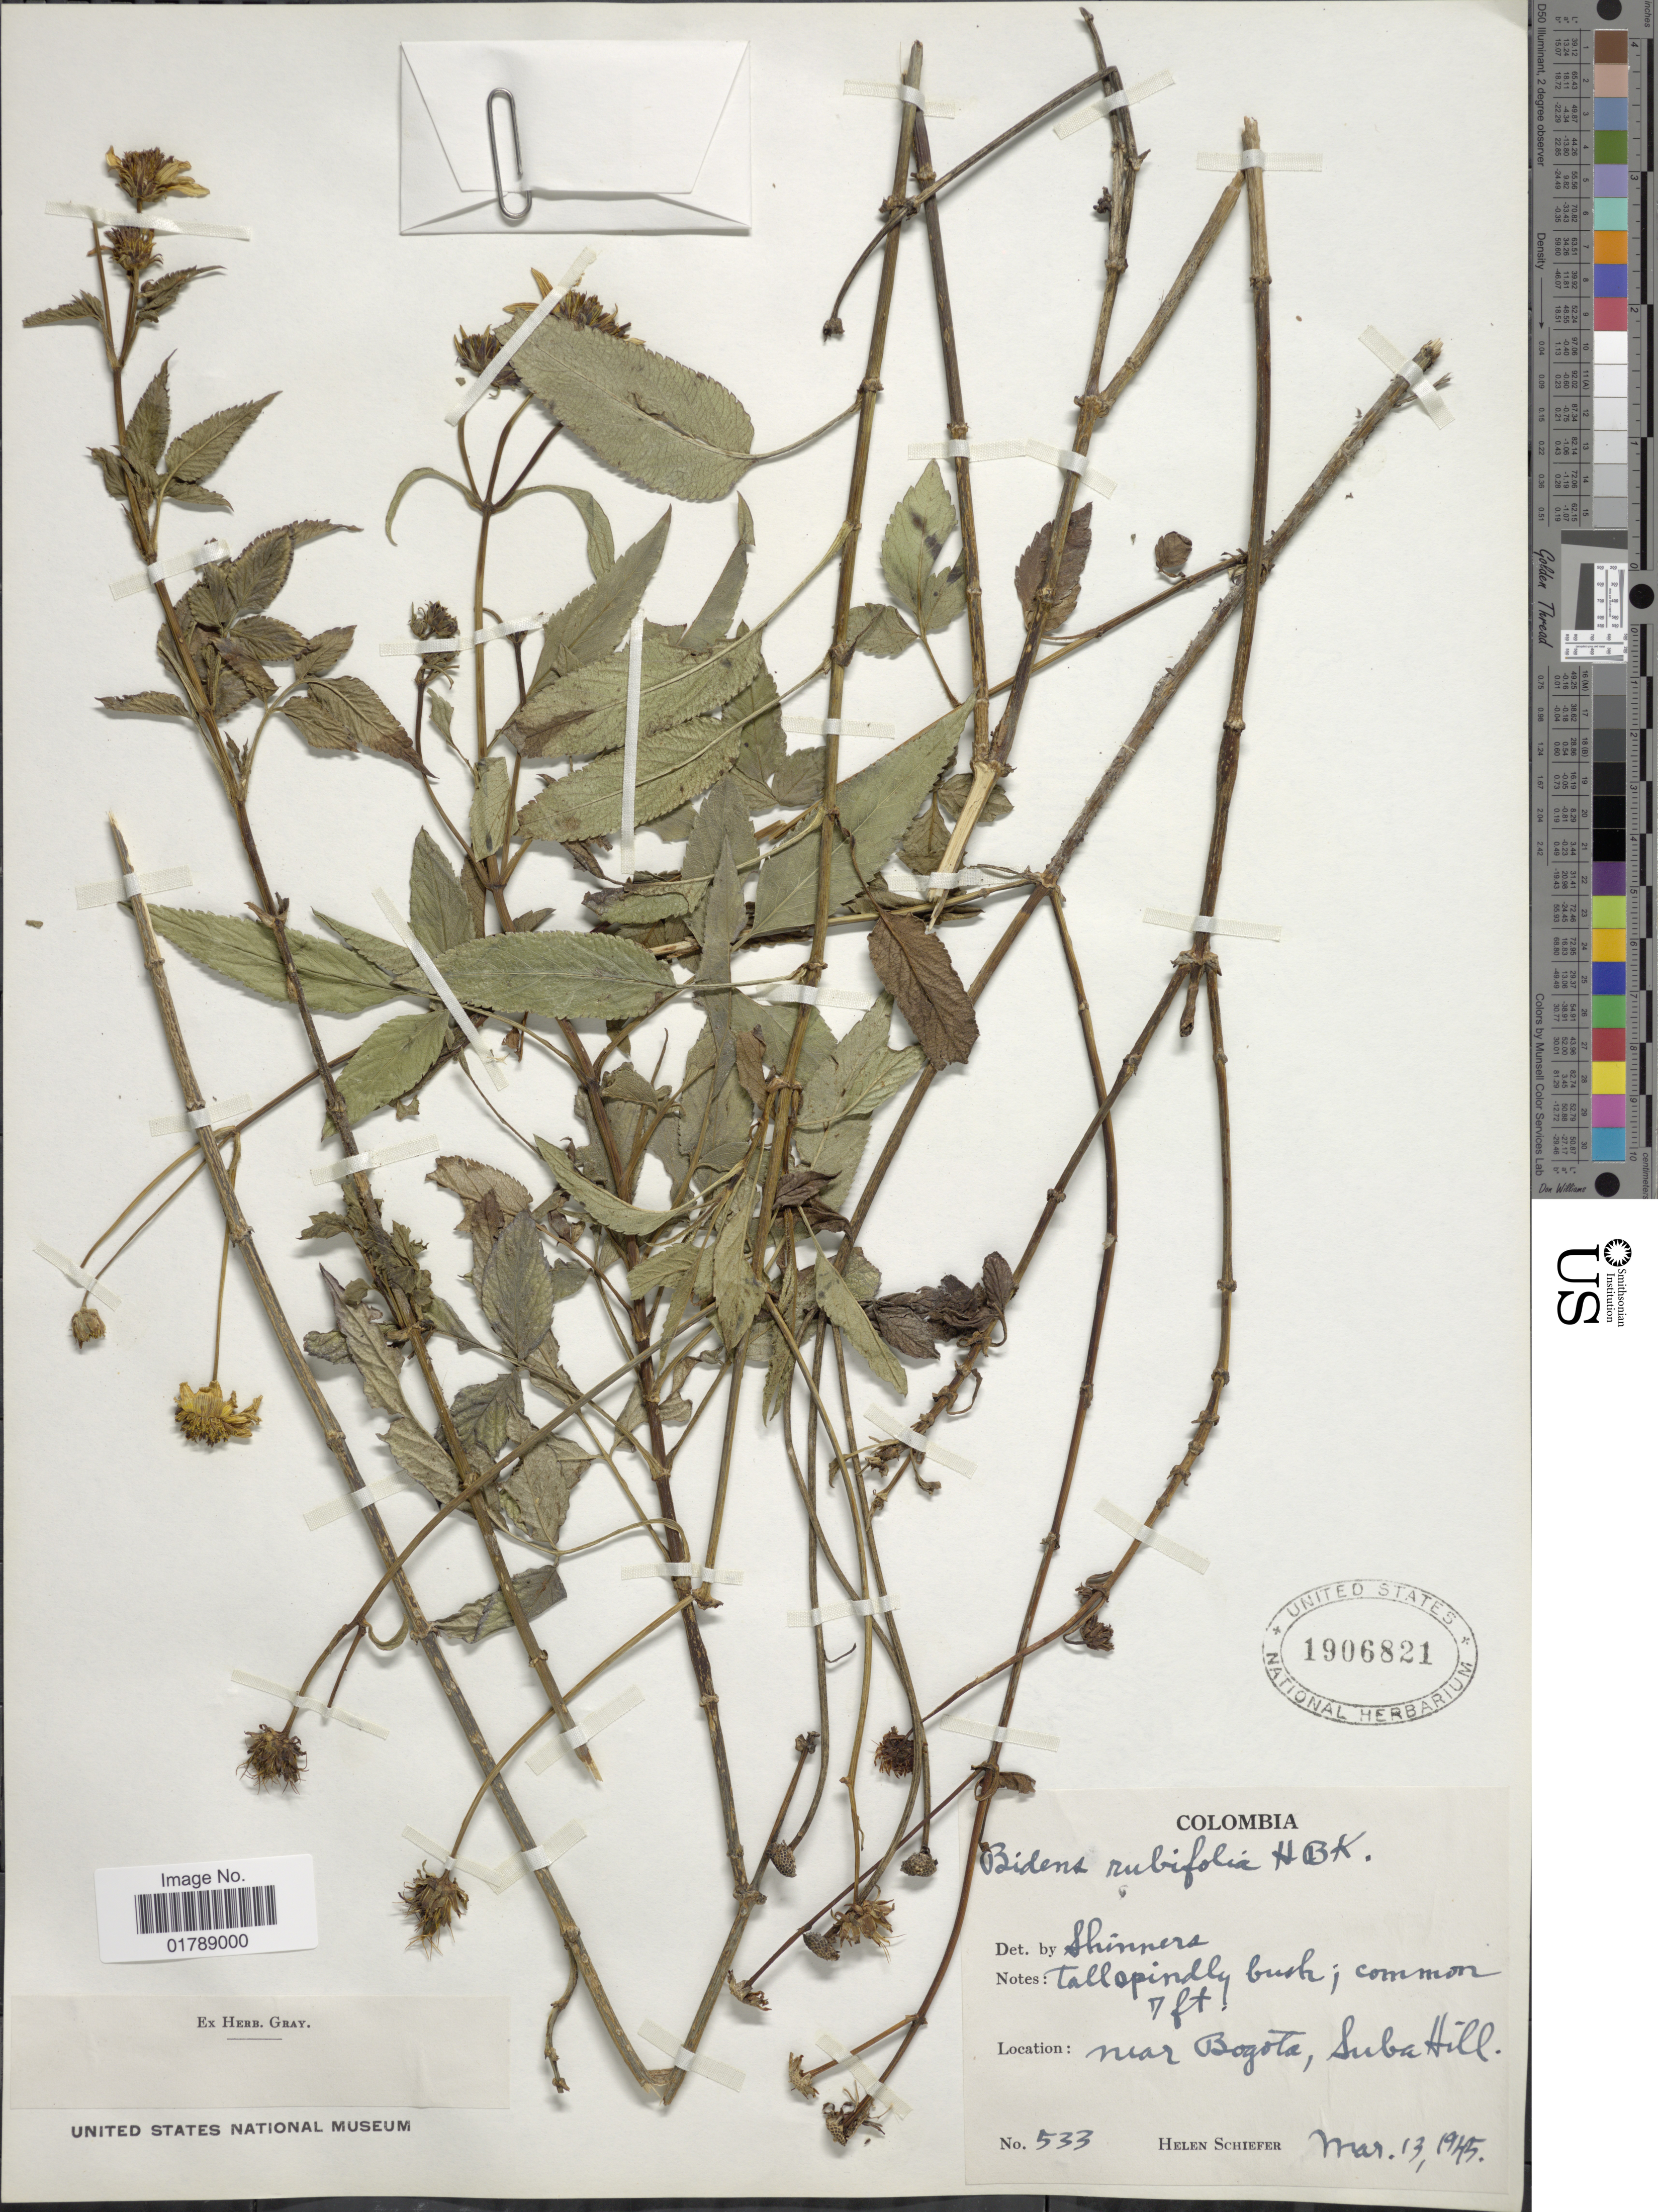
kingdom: Plantae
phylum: Tracheophyta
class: Magnoliopsida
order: Asterales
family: Asteraceae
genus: Bidens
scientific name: Bidens rubifolia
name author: Kunth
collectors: H. Schiefer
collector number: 533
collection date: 1945-03-13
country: Colombia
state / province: Bogota D.C.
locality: Near Bogota, Suba Hill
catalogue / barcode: US 1906821